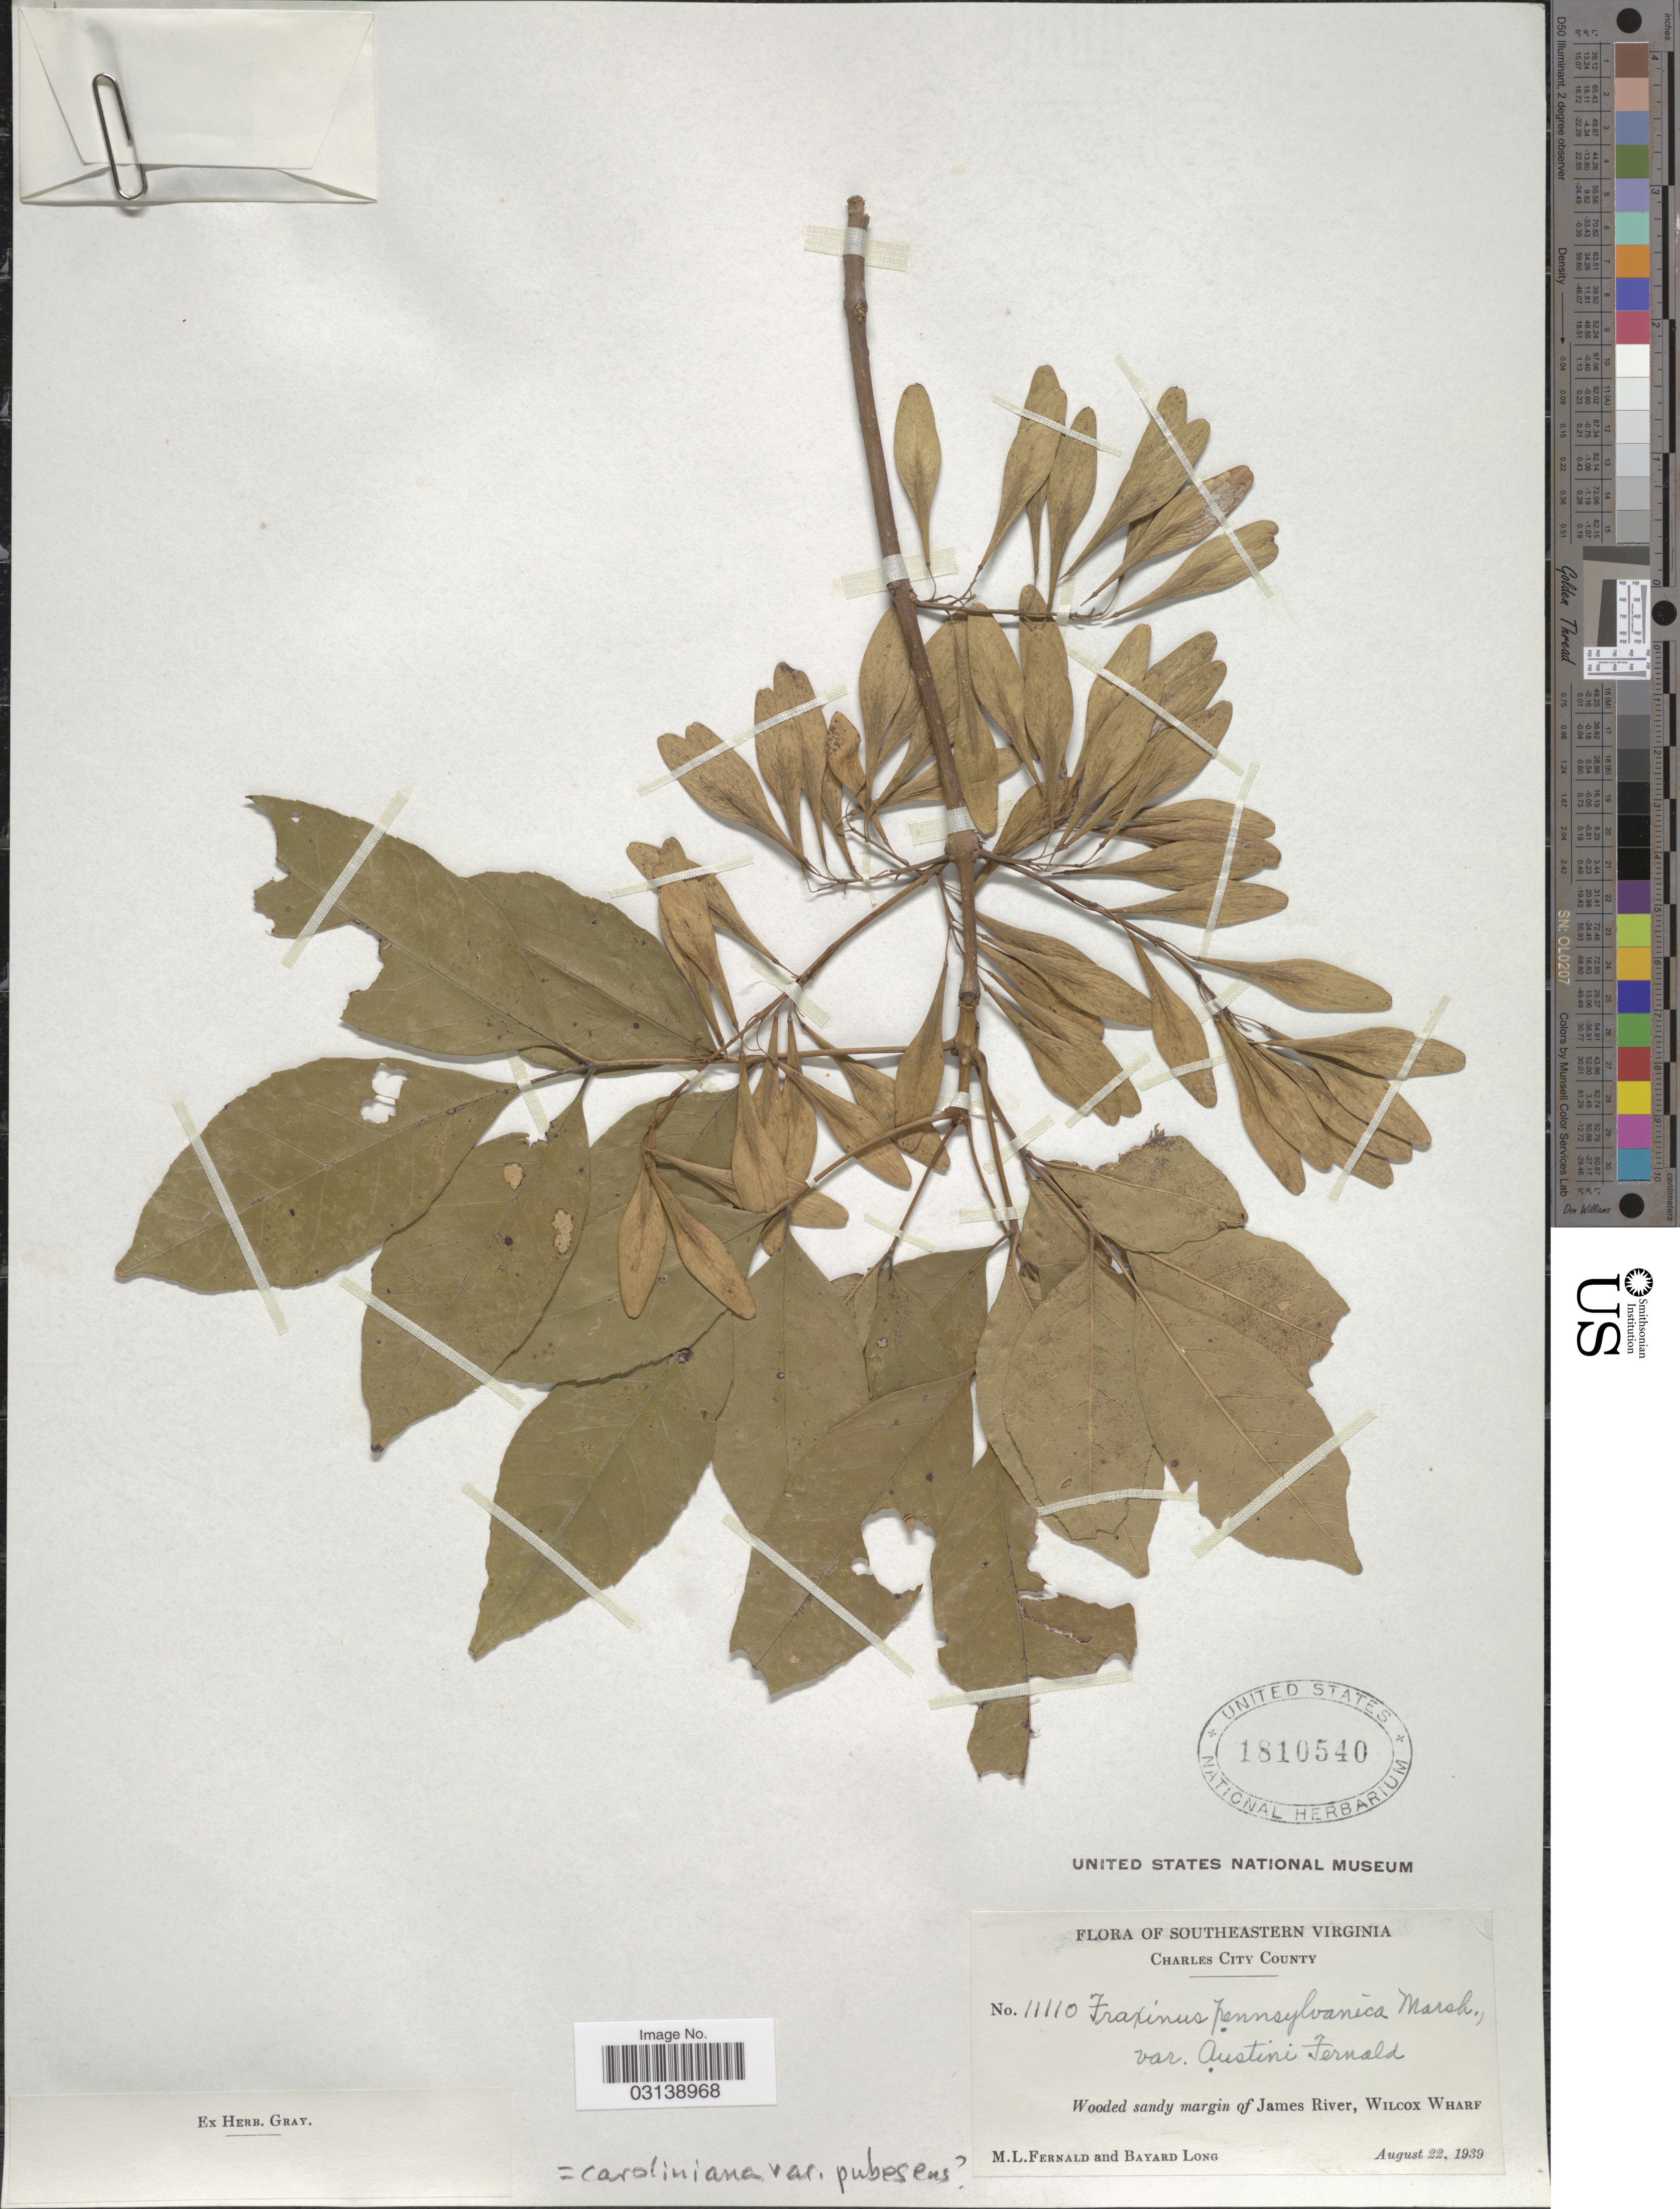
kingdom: Plantae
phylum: Tracheophyta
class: Magnoliopsida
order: Lamiales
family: Oleaceae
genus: Fraxinus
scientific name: Fraxinus pauciflora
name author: Nutt.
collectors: M. L. Fernald & B. Long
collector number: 11110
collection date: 1939-08-22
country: United States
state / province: Virginia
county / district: Charles City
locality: Southeastern Virginia. Charles City County. Margin of James River, Wilcox Wharf.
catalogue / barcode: US 1810540